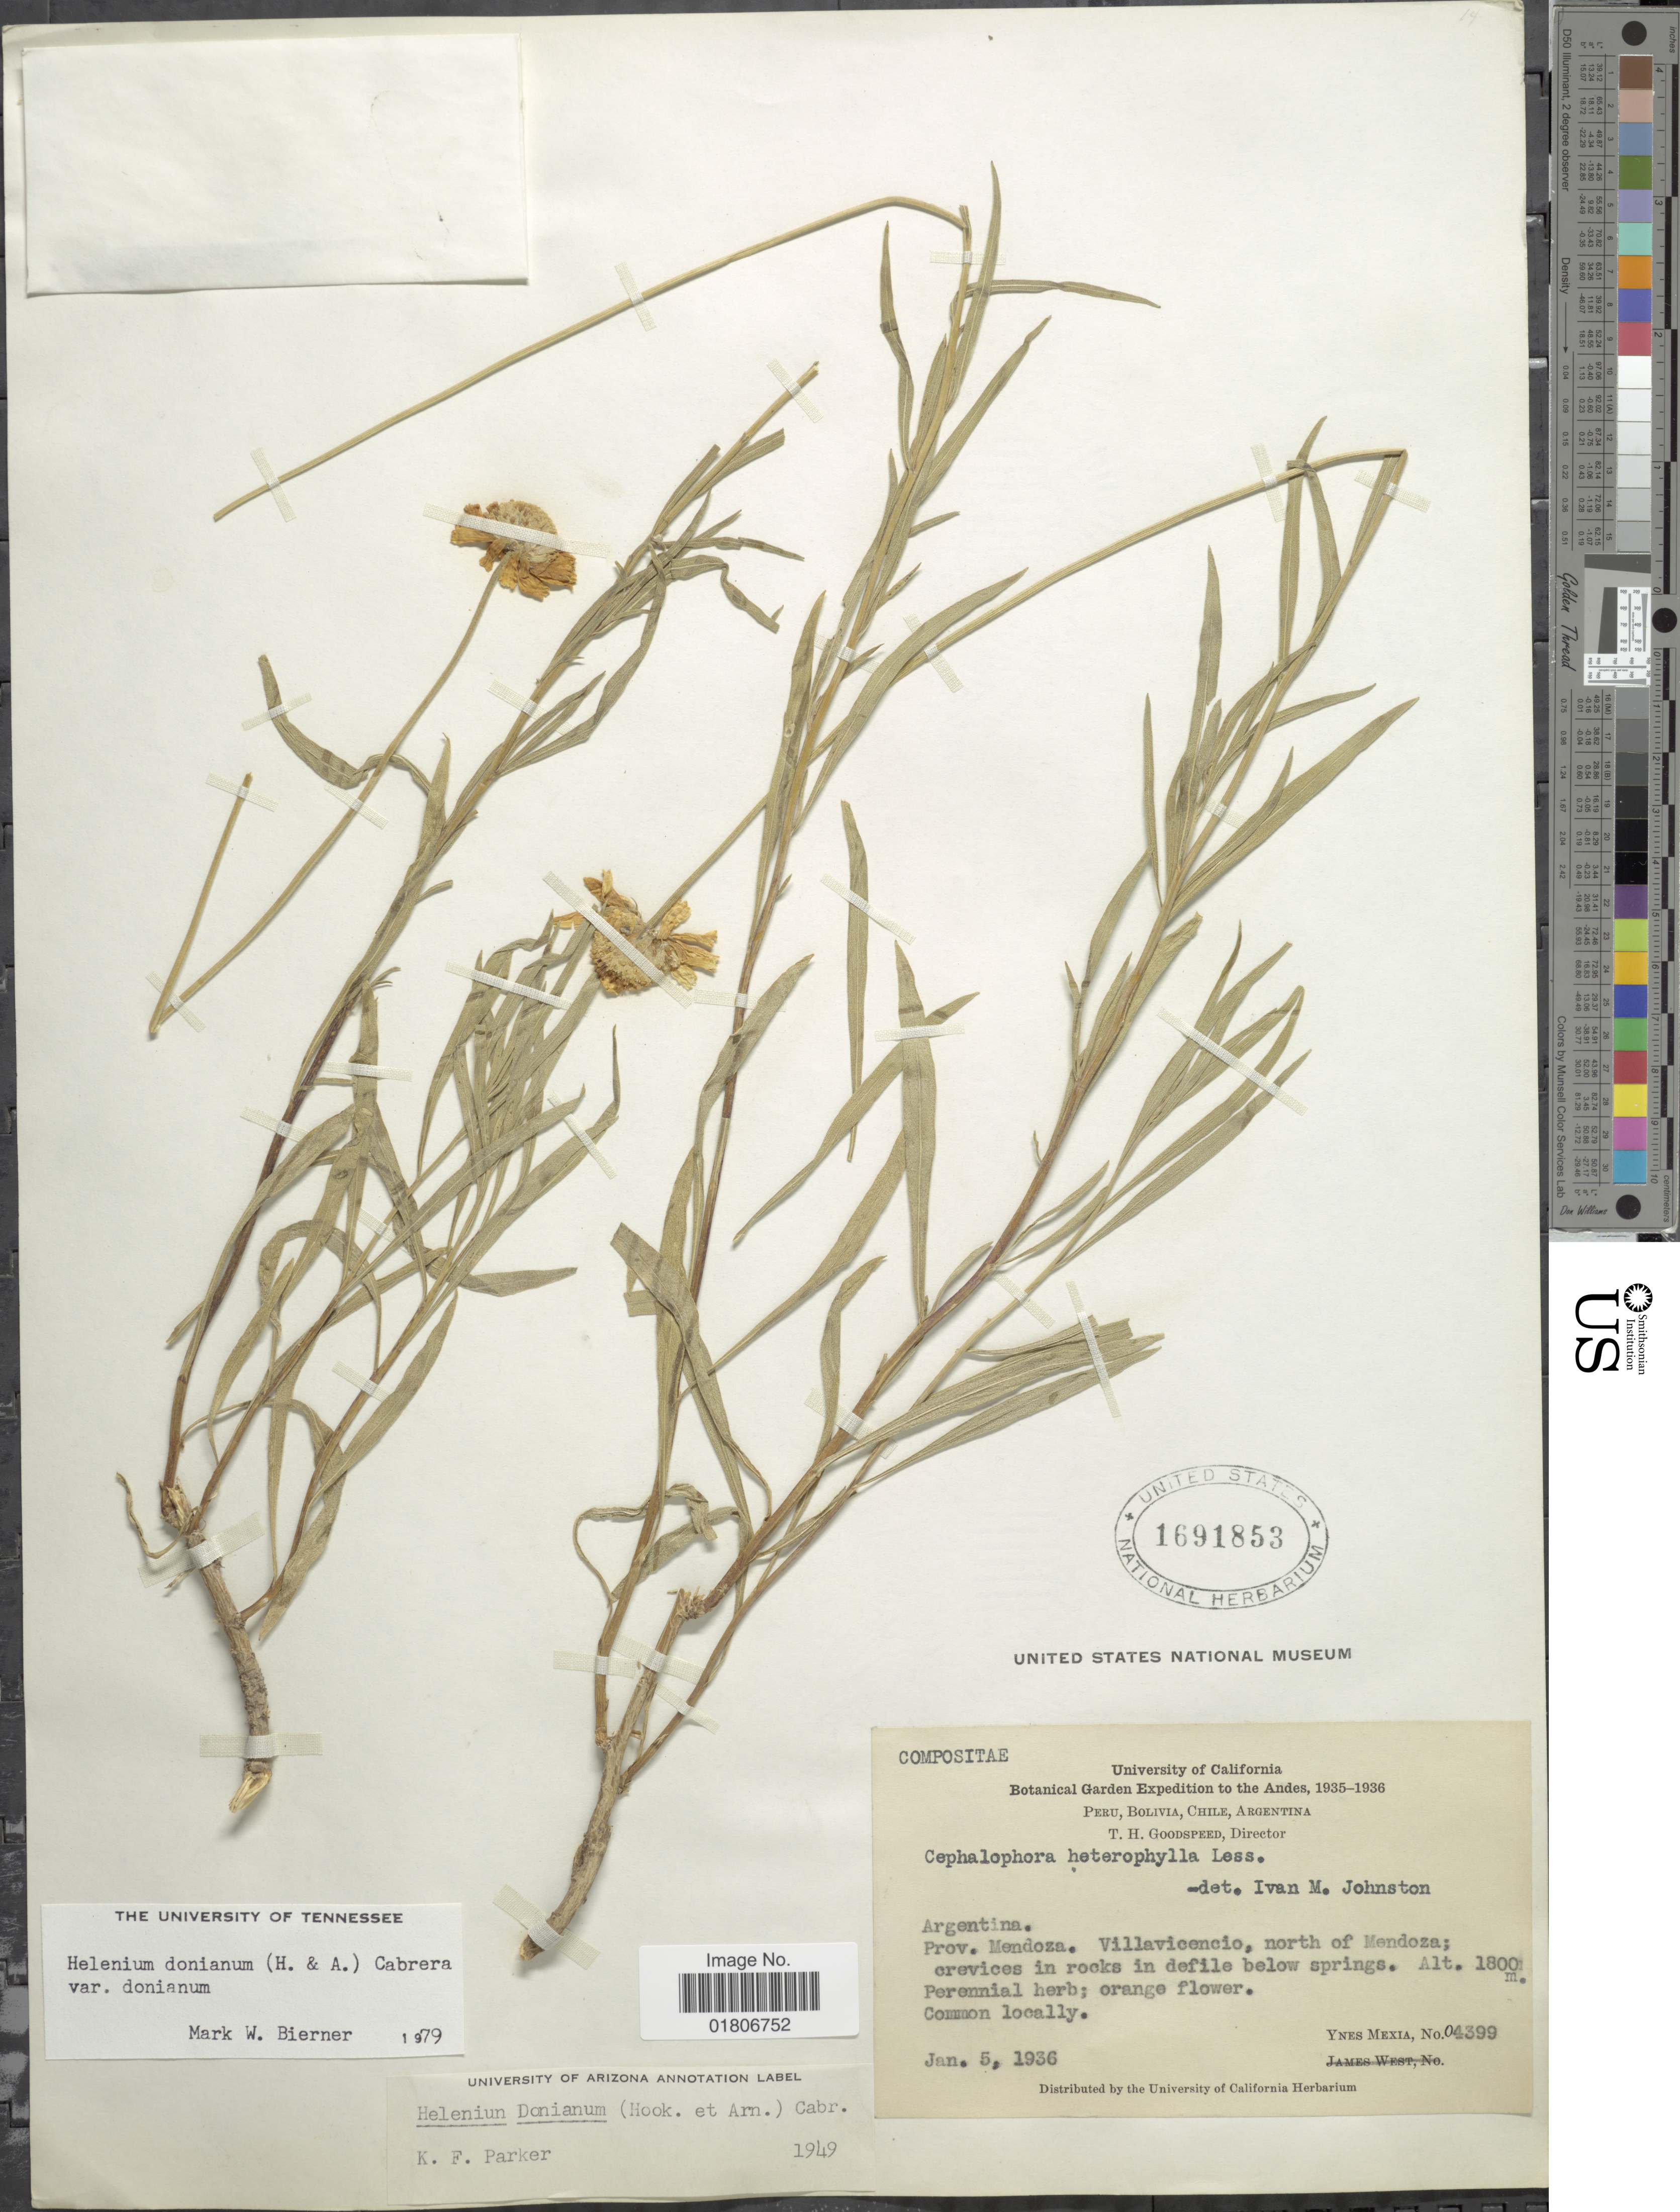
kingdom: Plantae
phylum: Tracheophyta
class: Magnoliopsida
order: Asterales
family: Asteraceae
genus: Helenium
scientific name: Helenium donianum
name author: (Hook. & Arn.) Cabrera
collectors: Y. Mexia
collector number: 4399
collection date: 1936-01-05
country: Argentina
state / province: Mendoza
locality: Villavicencio, north of Mendoza. Andes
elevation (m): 1800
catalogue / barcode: US 1691853